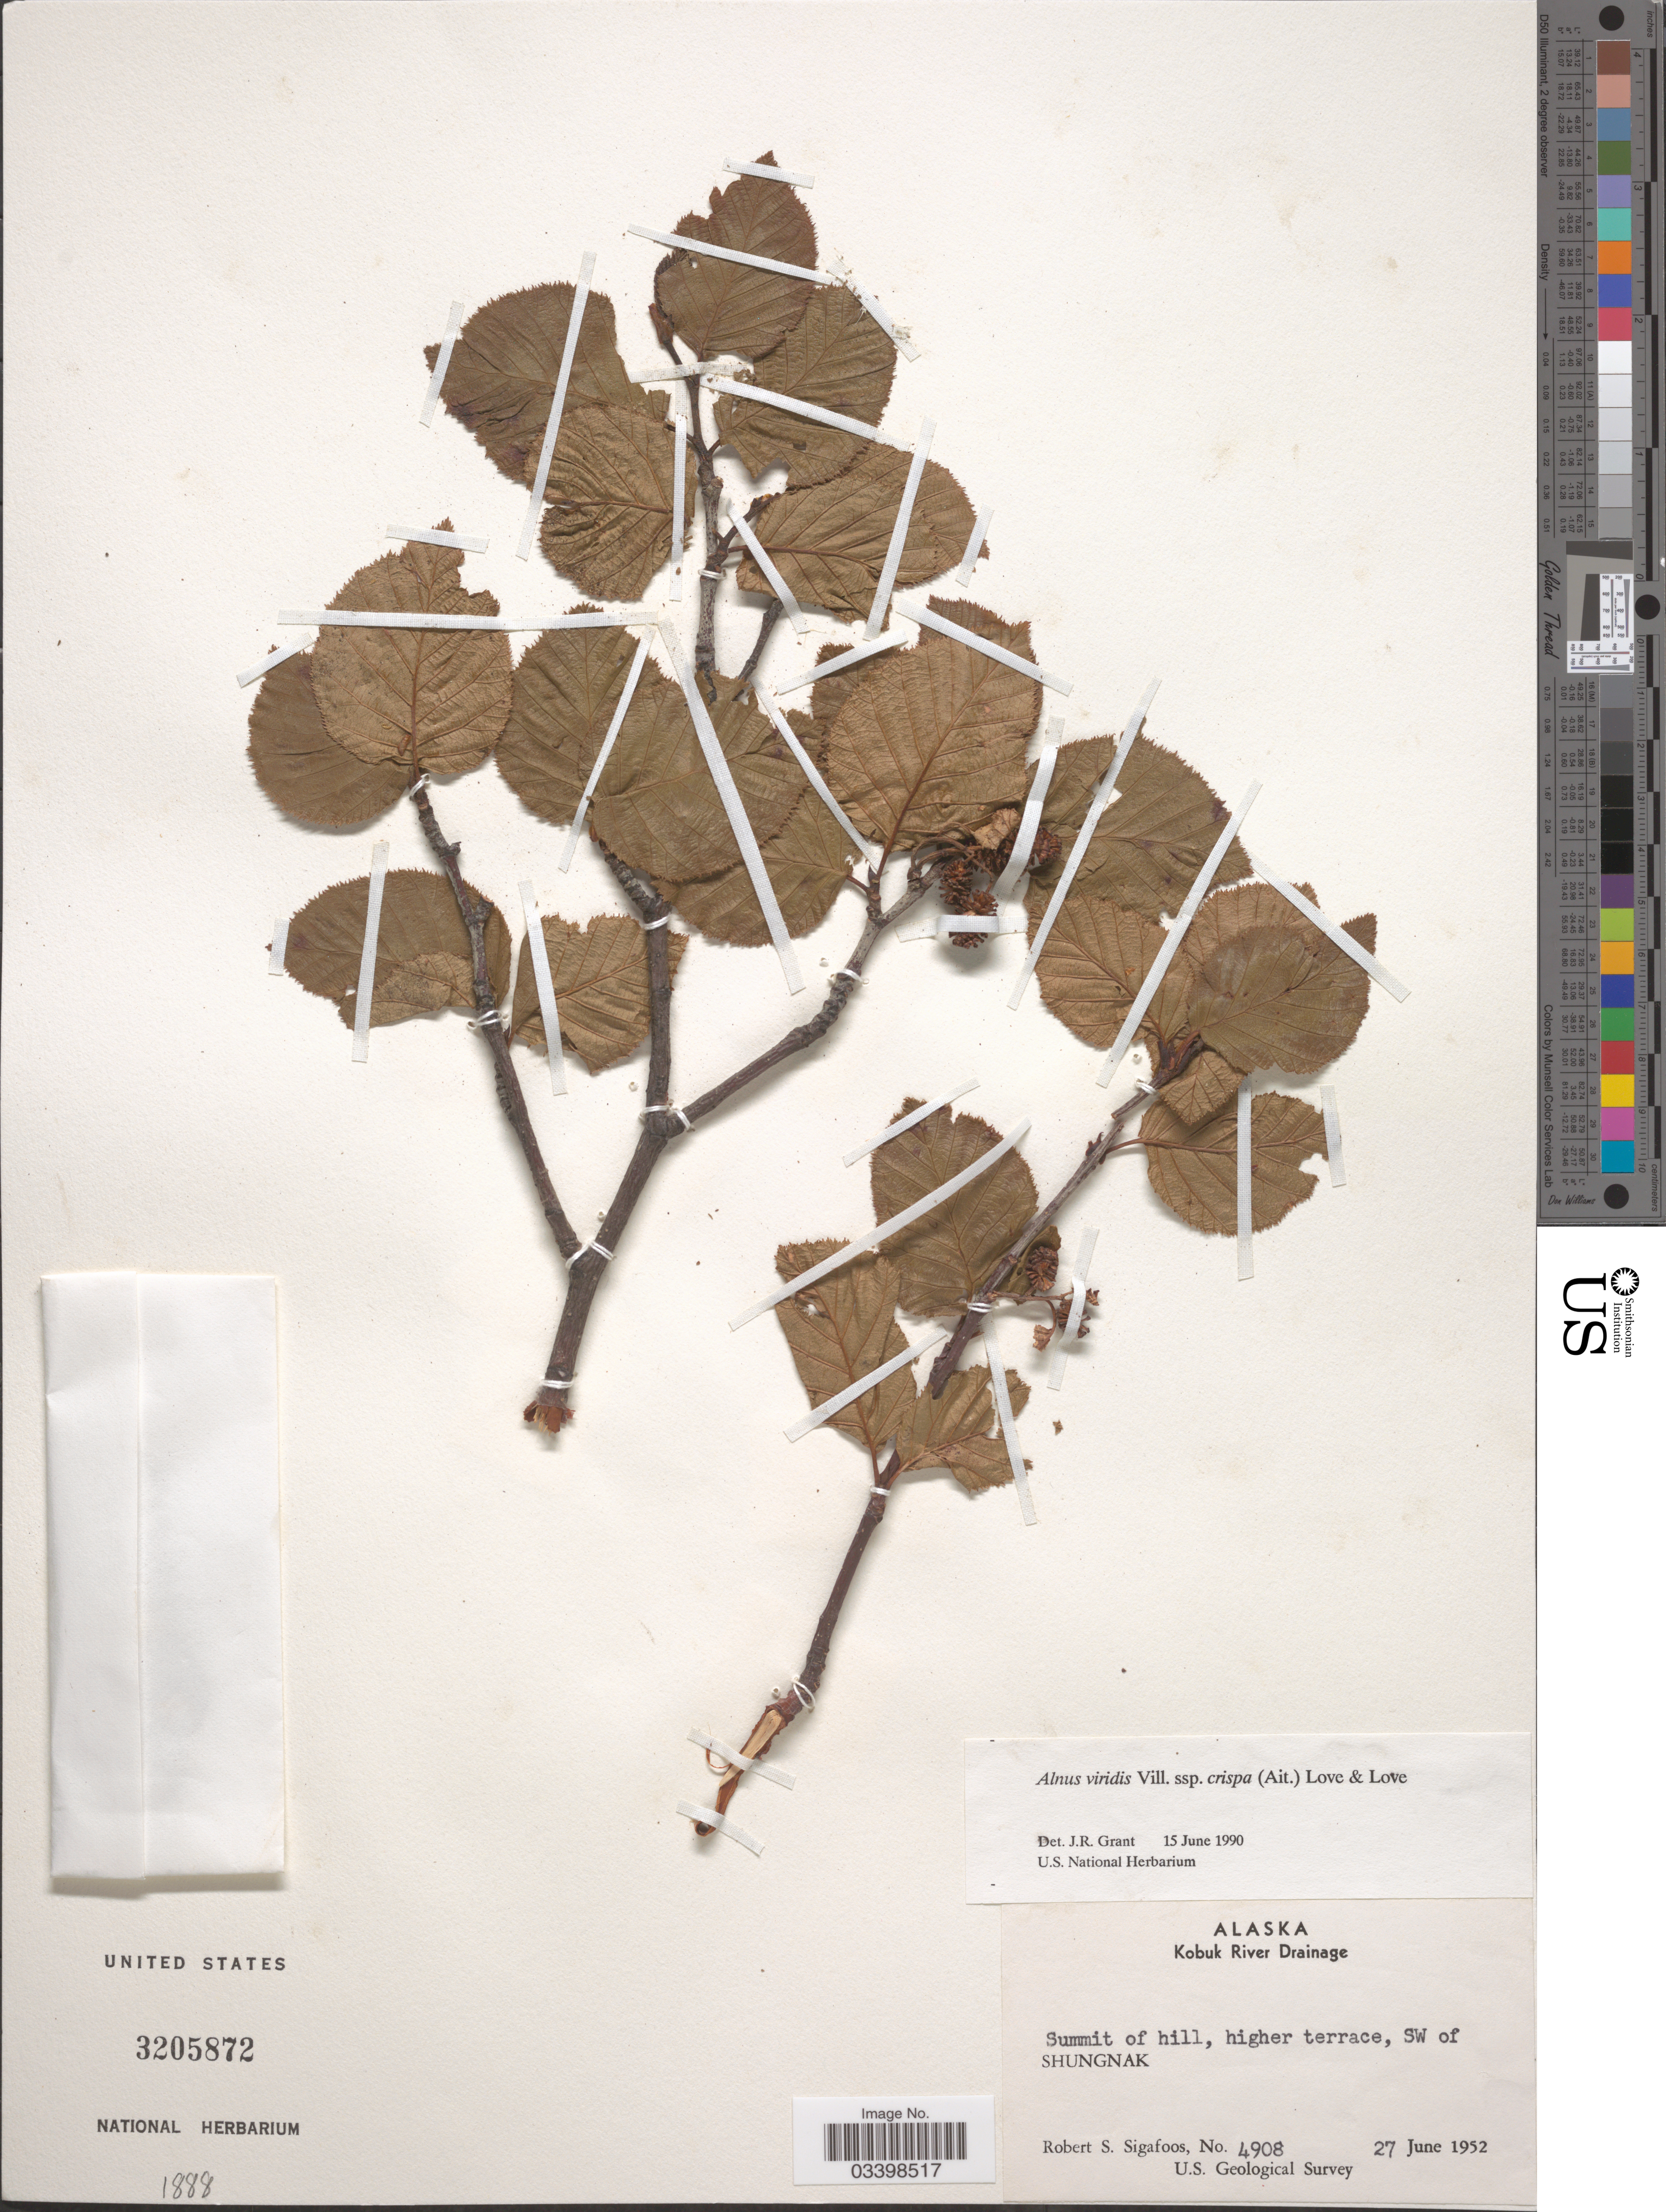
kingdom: Plantae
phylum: Tracheophyta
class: Magnoliopsida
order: Fagales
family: Betulaceae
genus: Alnus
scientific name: Alnus viridis subsp. crispa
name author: (Aiton) Turrill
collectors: R. Sigafoos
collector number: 4908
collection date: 1952-06-27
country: United States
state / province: Alaska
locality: Kobuk River Drainage. Summit of hill, higher terrace, west of Shungnak.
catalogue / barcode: US 3205872